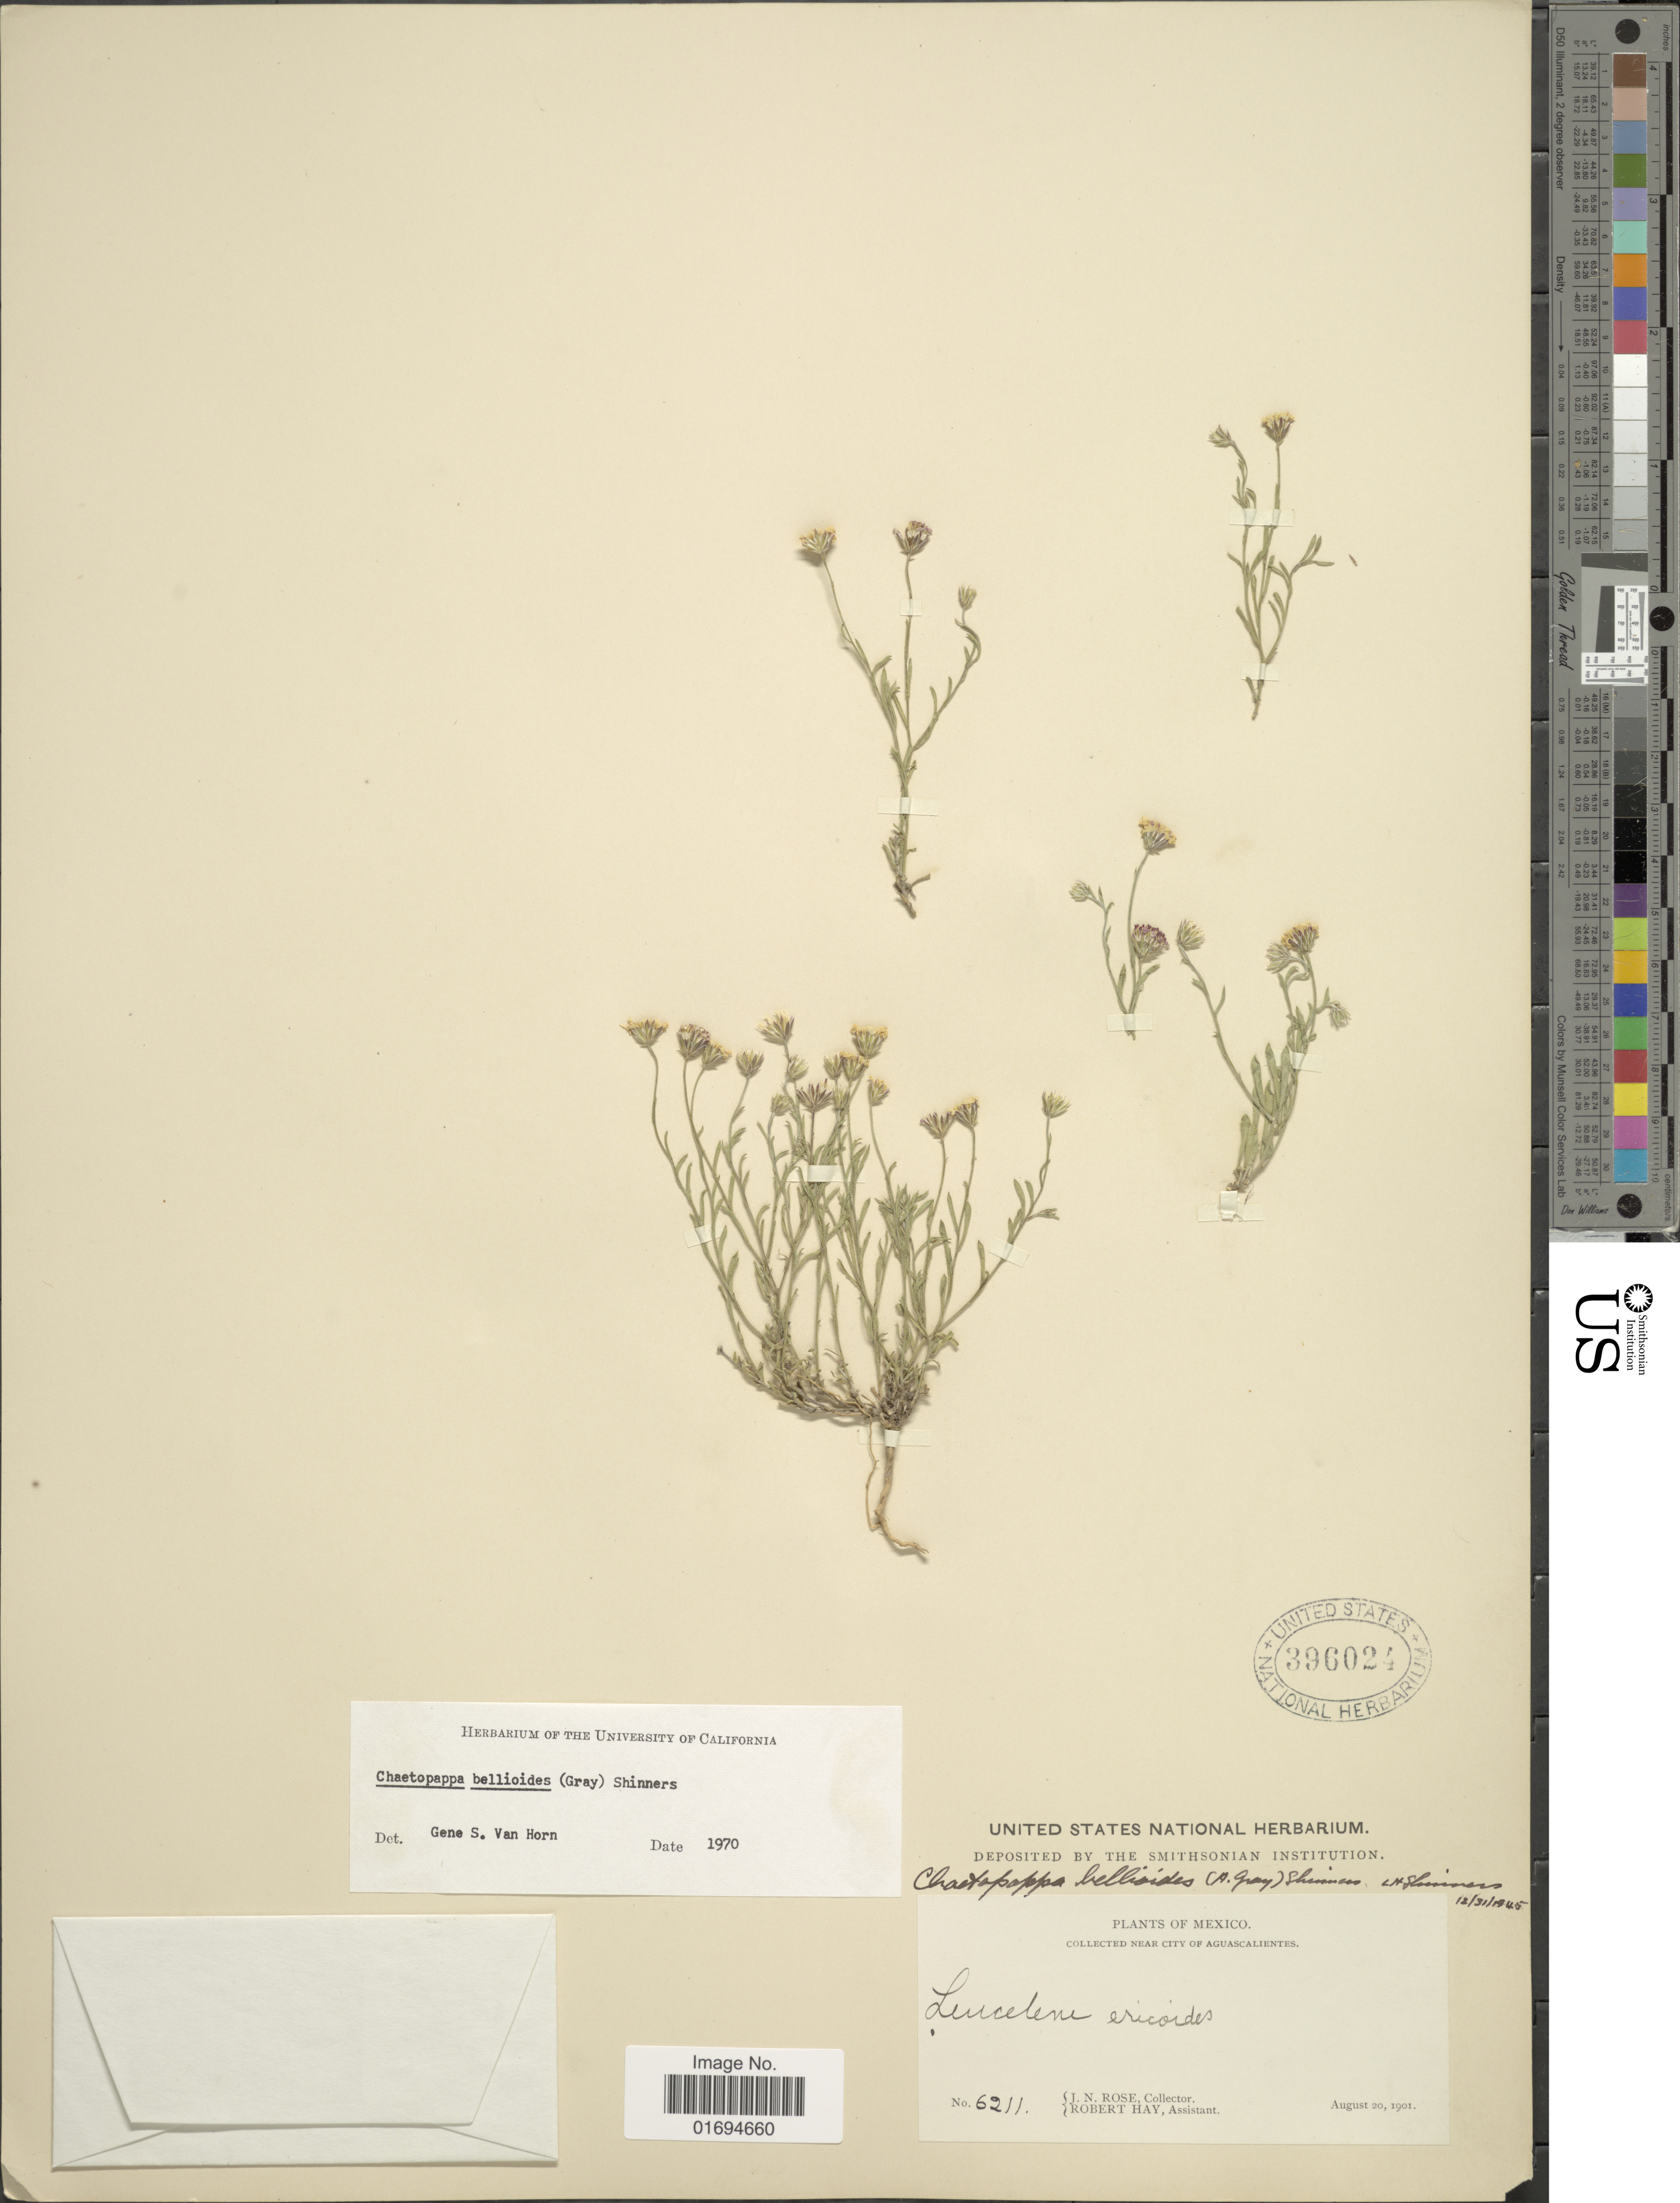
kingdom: Plantae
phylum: Tracheophyta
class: Magnoliopsida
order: Asterales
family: Asteraceae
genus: Chaetopappa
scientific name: Chaetopappa bellioides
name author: (A. Gray) Shinners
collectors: J. N. Rose & R. Hay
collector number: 6211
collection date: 1901-08-20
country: Mexico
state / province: Aguascalientes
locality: Near city of Aguascalientes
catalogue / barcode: US 396024